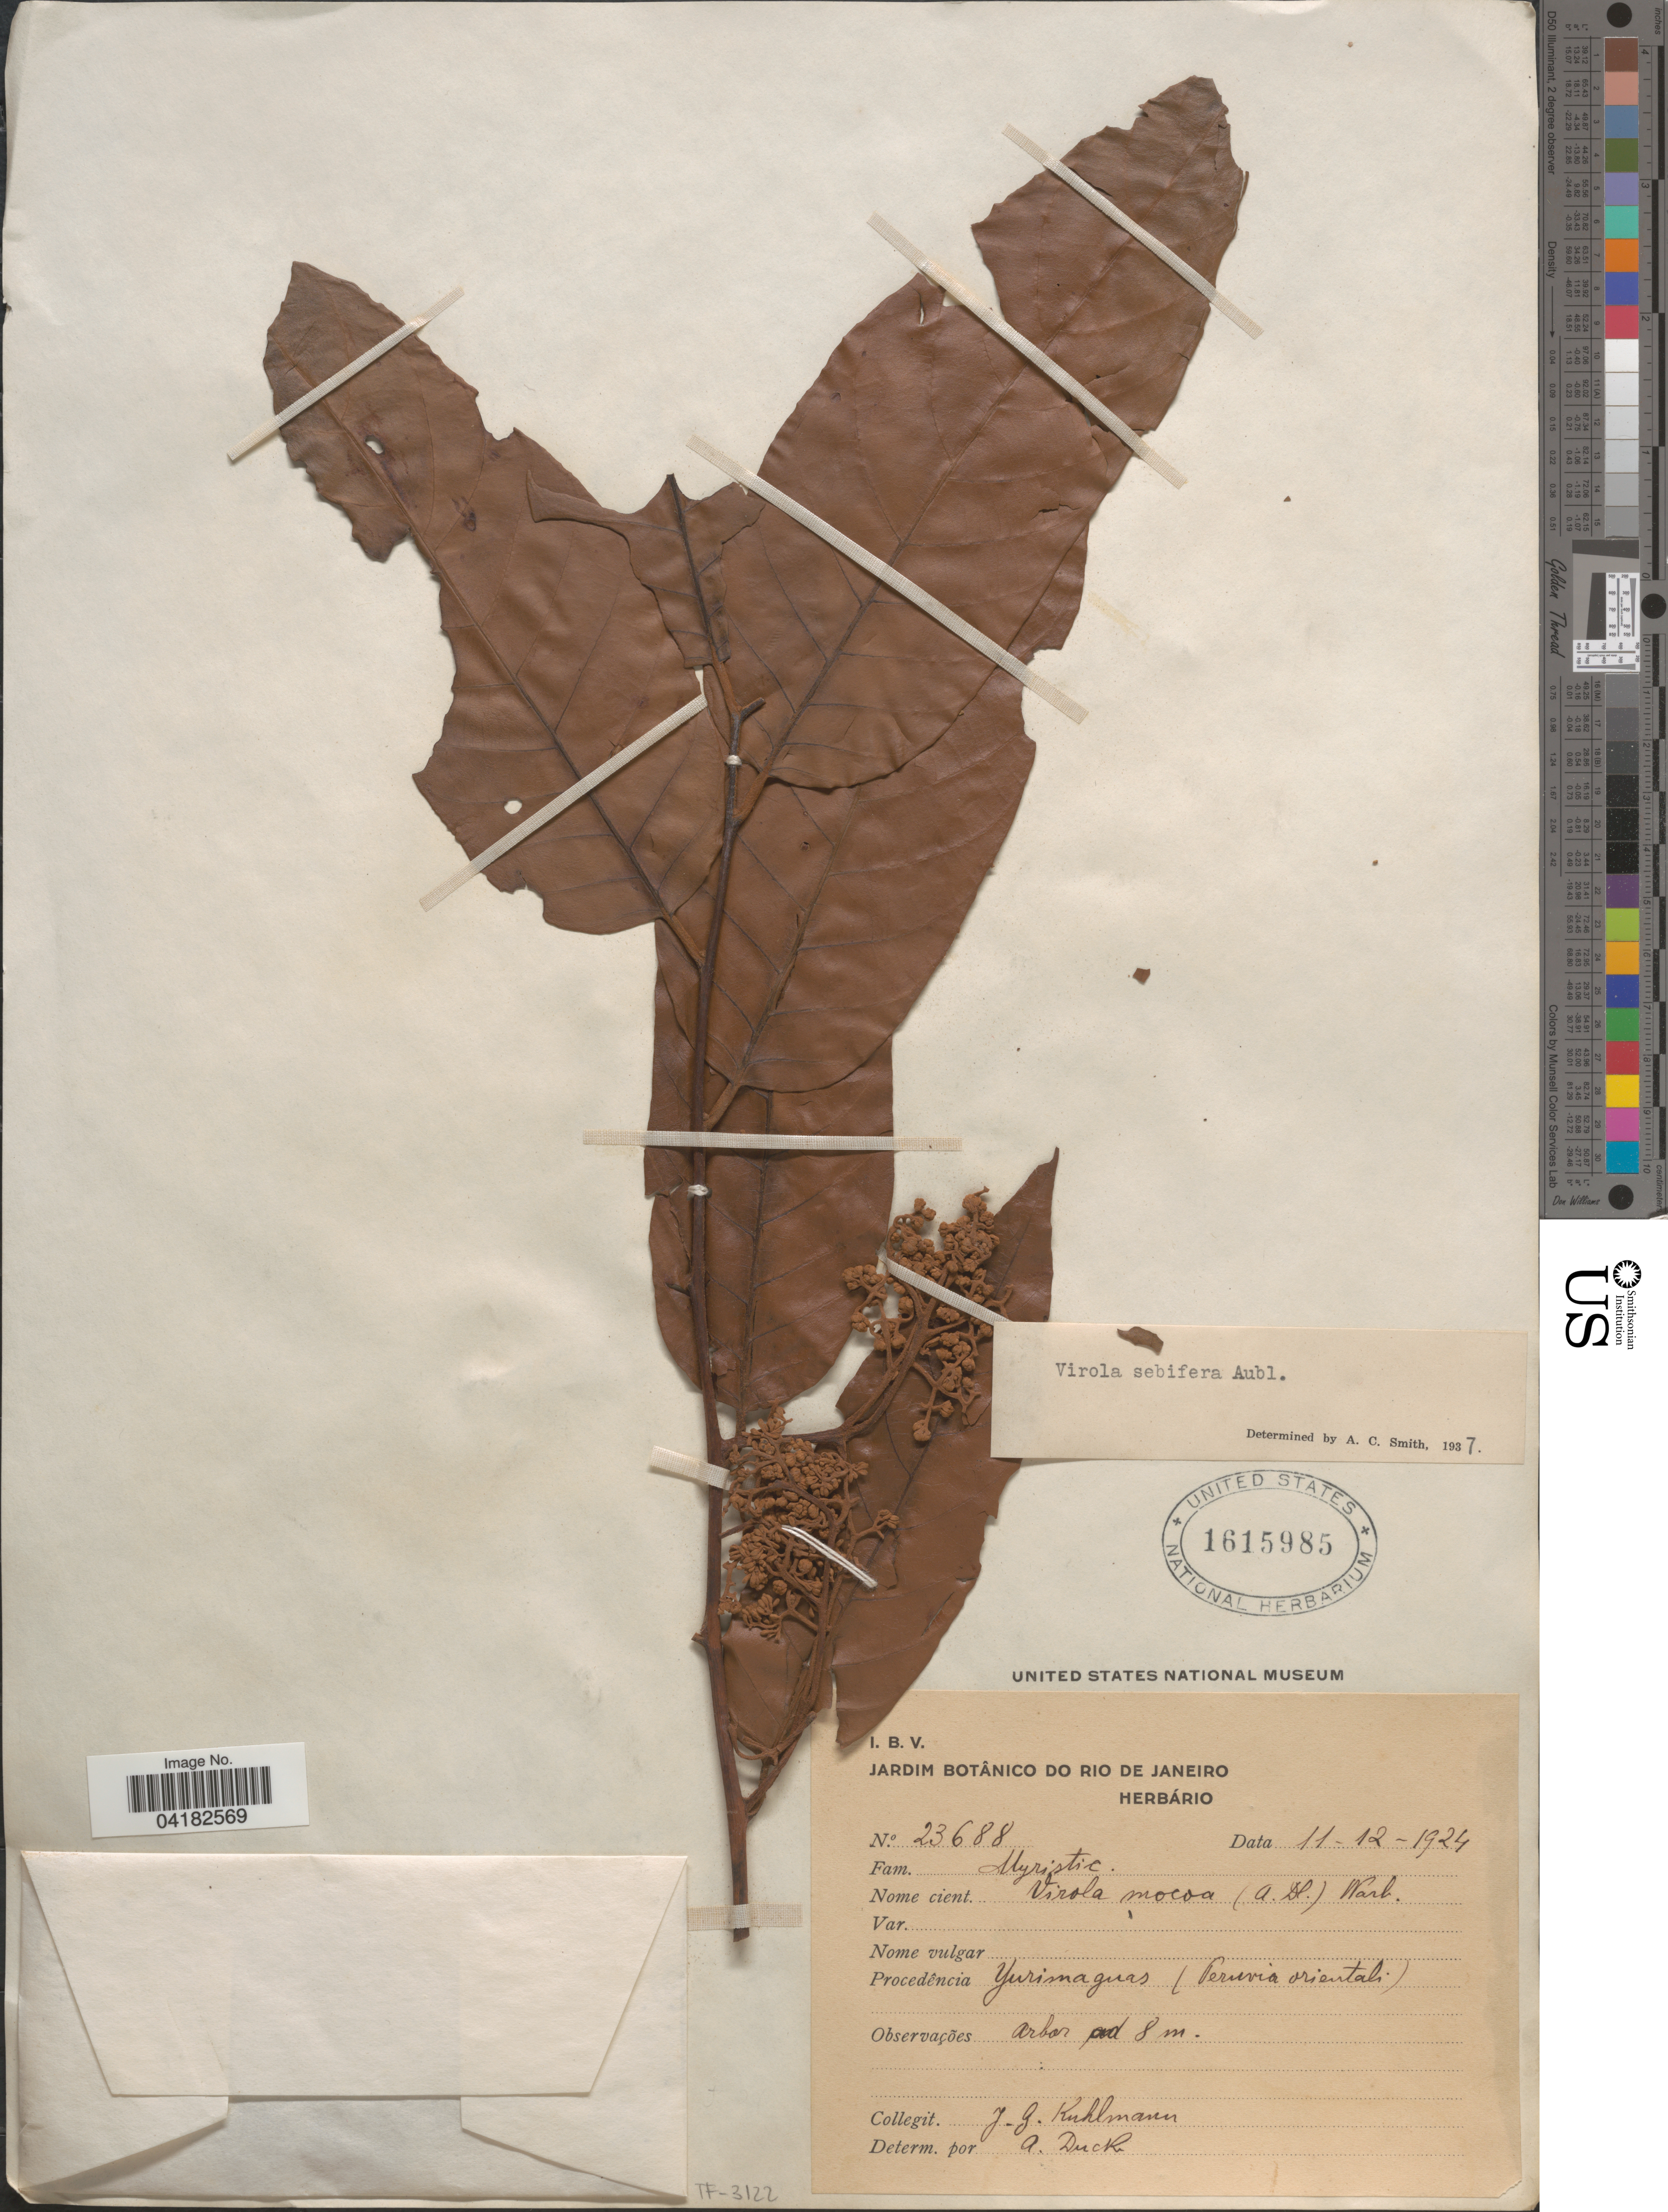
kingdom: Plantae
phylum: Tracheophyta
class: Magnoliopsida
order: Magnoliales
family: Myristicaceae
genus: Virola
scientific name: Virola sebifera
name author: Aubl.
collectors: J. G. Kuhlmann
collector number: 23688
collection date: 1924-12-11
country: Peru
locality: Yurimaguas (Peruvia orientali).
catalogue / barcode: US 1615985